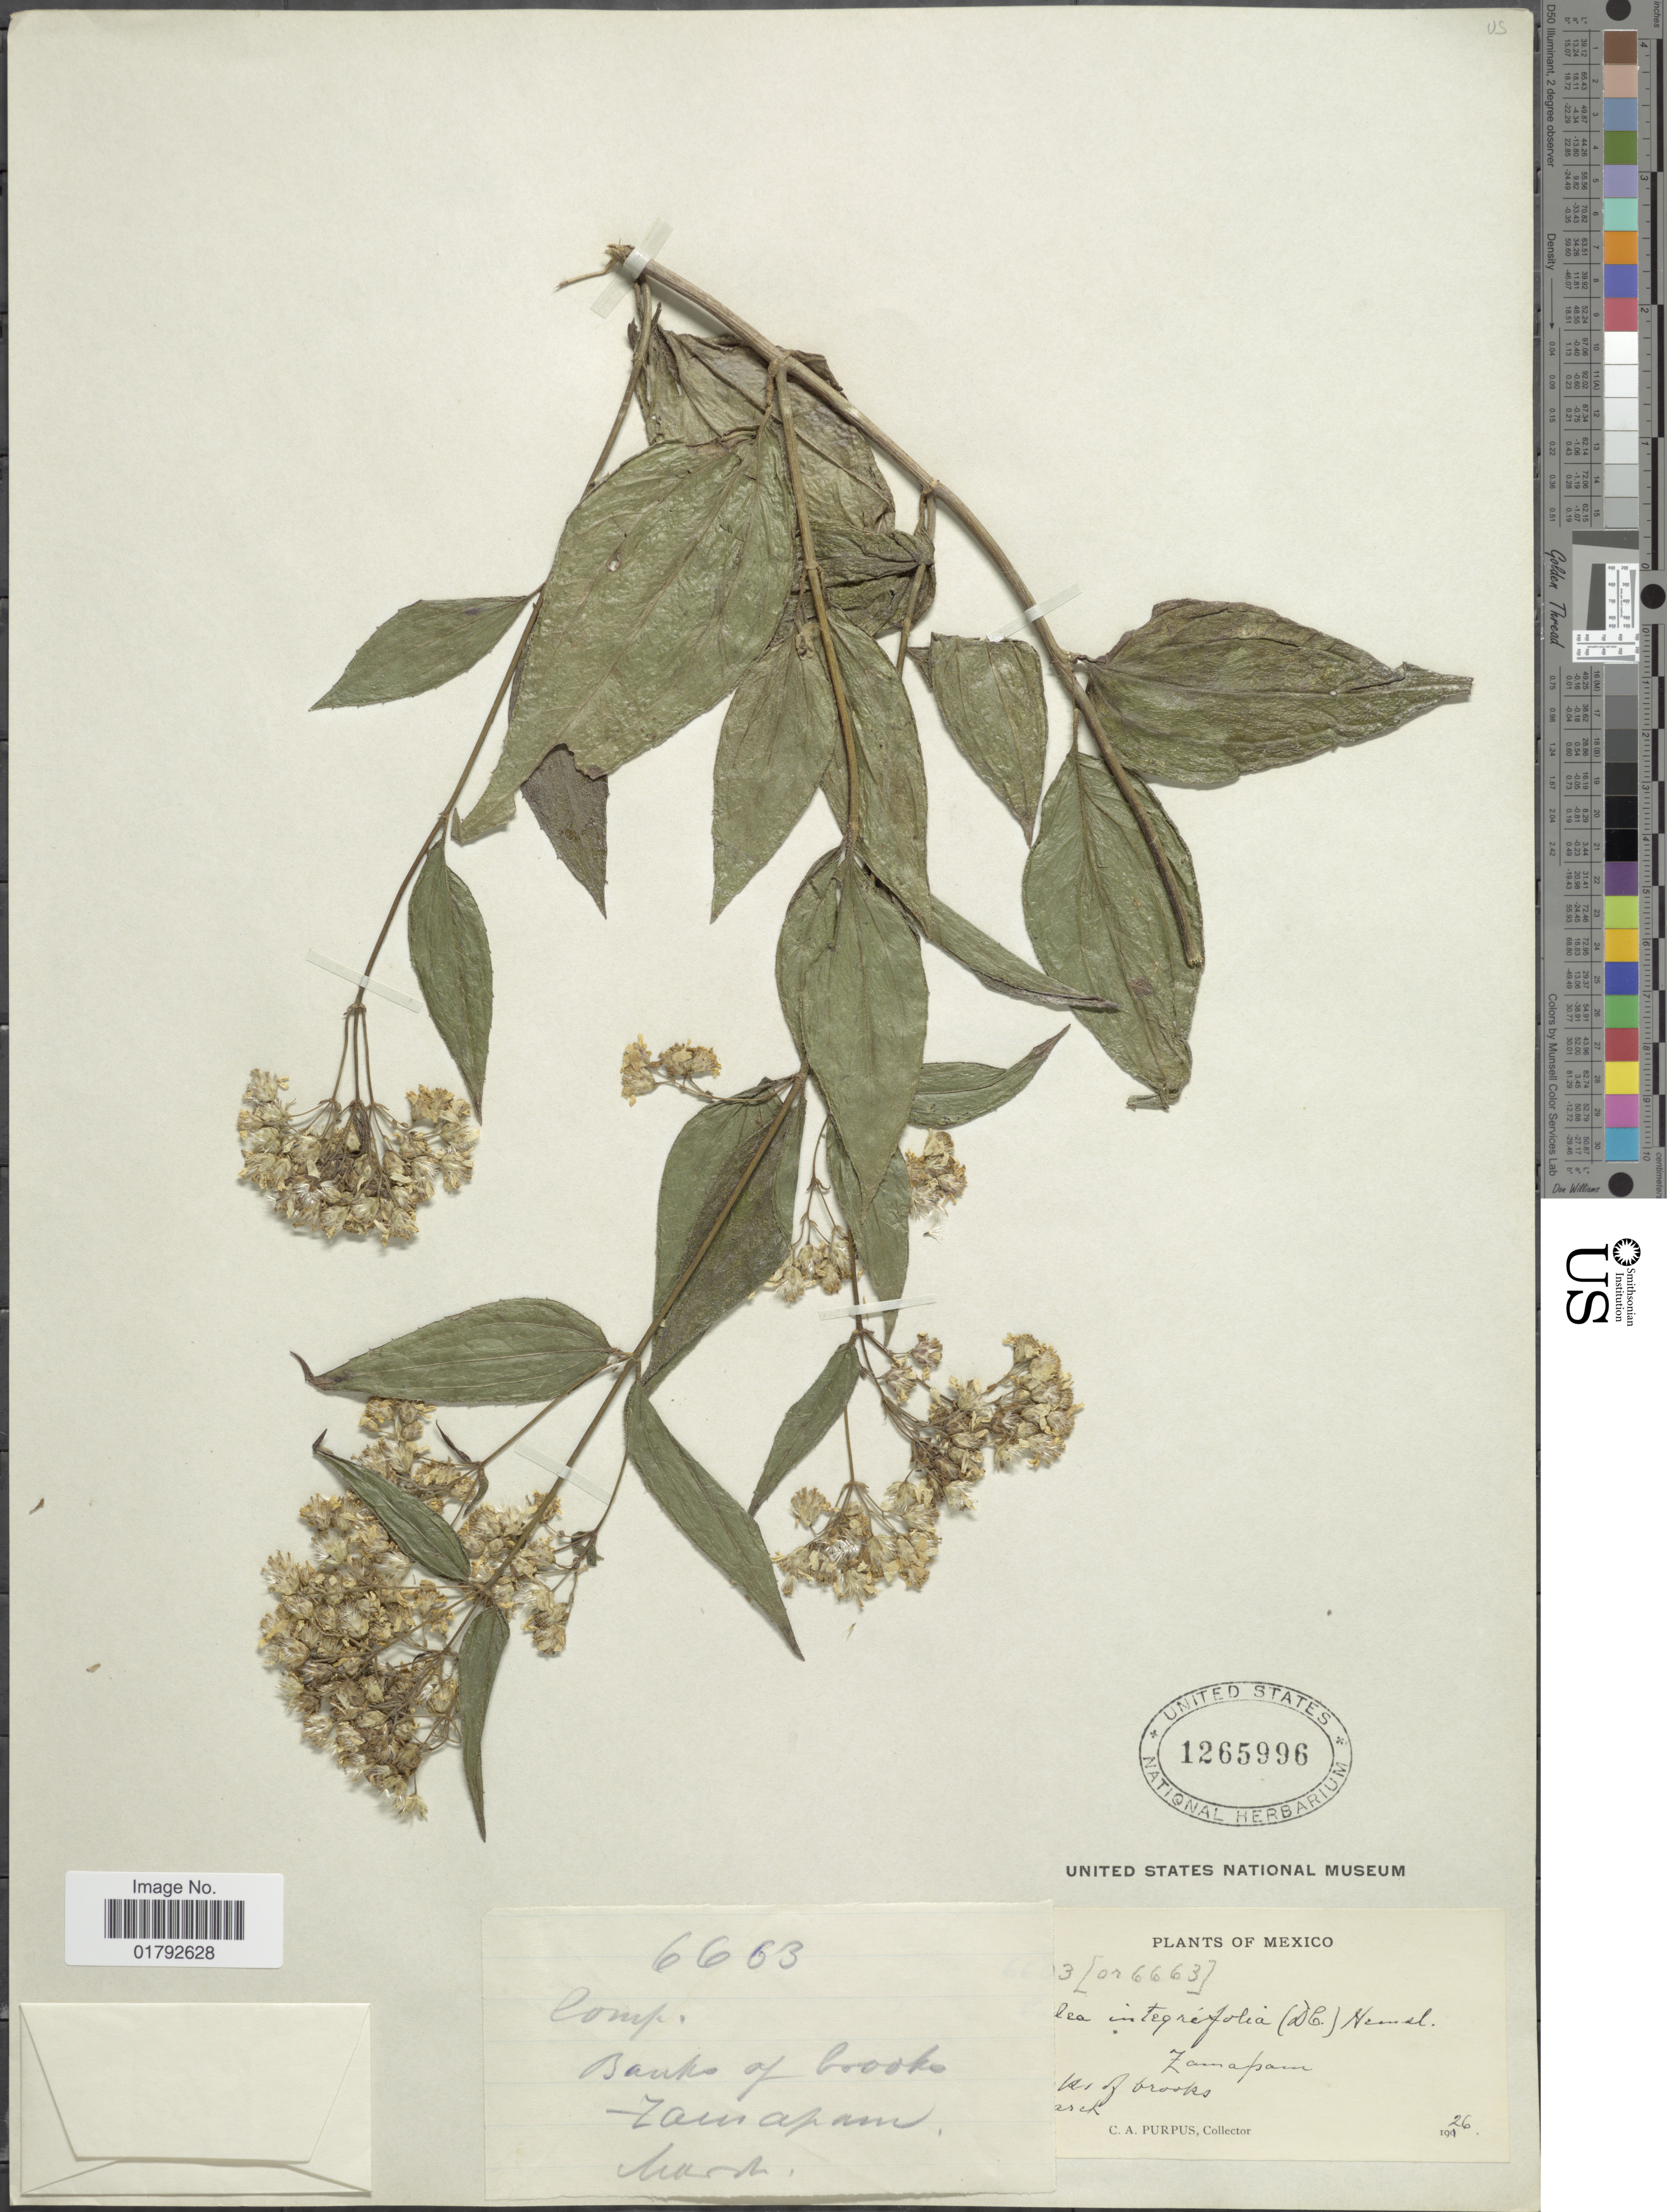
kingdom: Plantae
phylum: Tracheophyta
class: Magnoliopsida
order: Asterales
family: Asteraceae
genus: Alloispermum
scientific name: Alloispermum integrifolium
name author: (DC.) H. Rob.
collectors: C. A. Purpus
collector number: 6663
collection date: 1926-03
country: Mexico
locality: Zamapam, banks of brooks.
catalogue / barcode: US 1265996